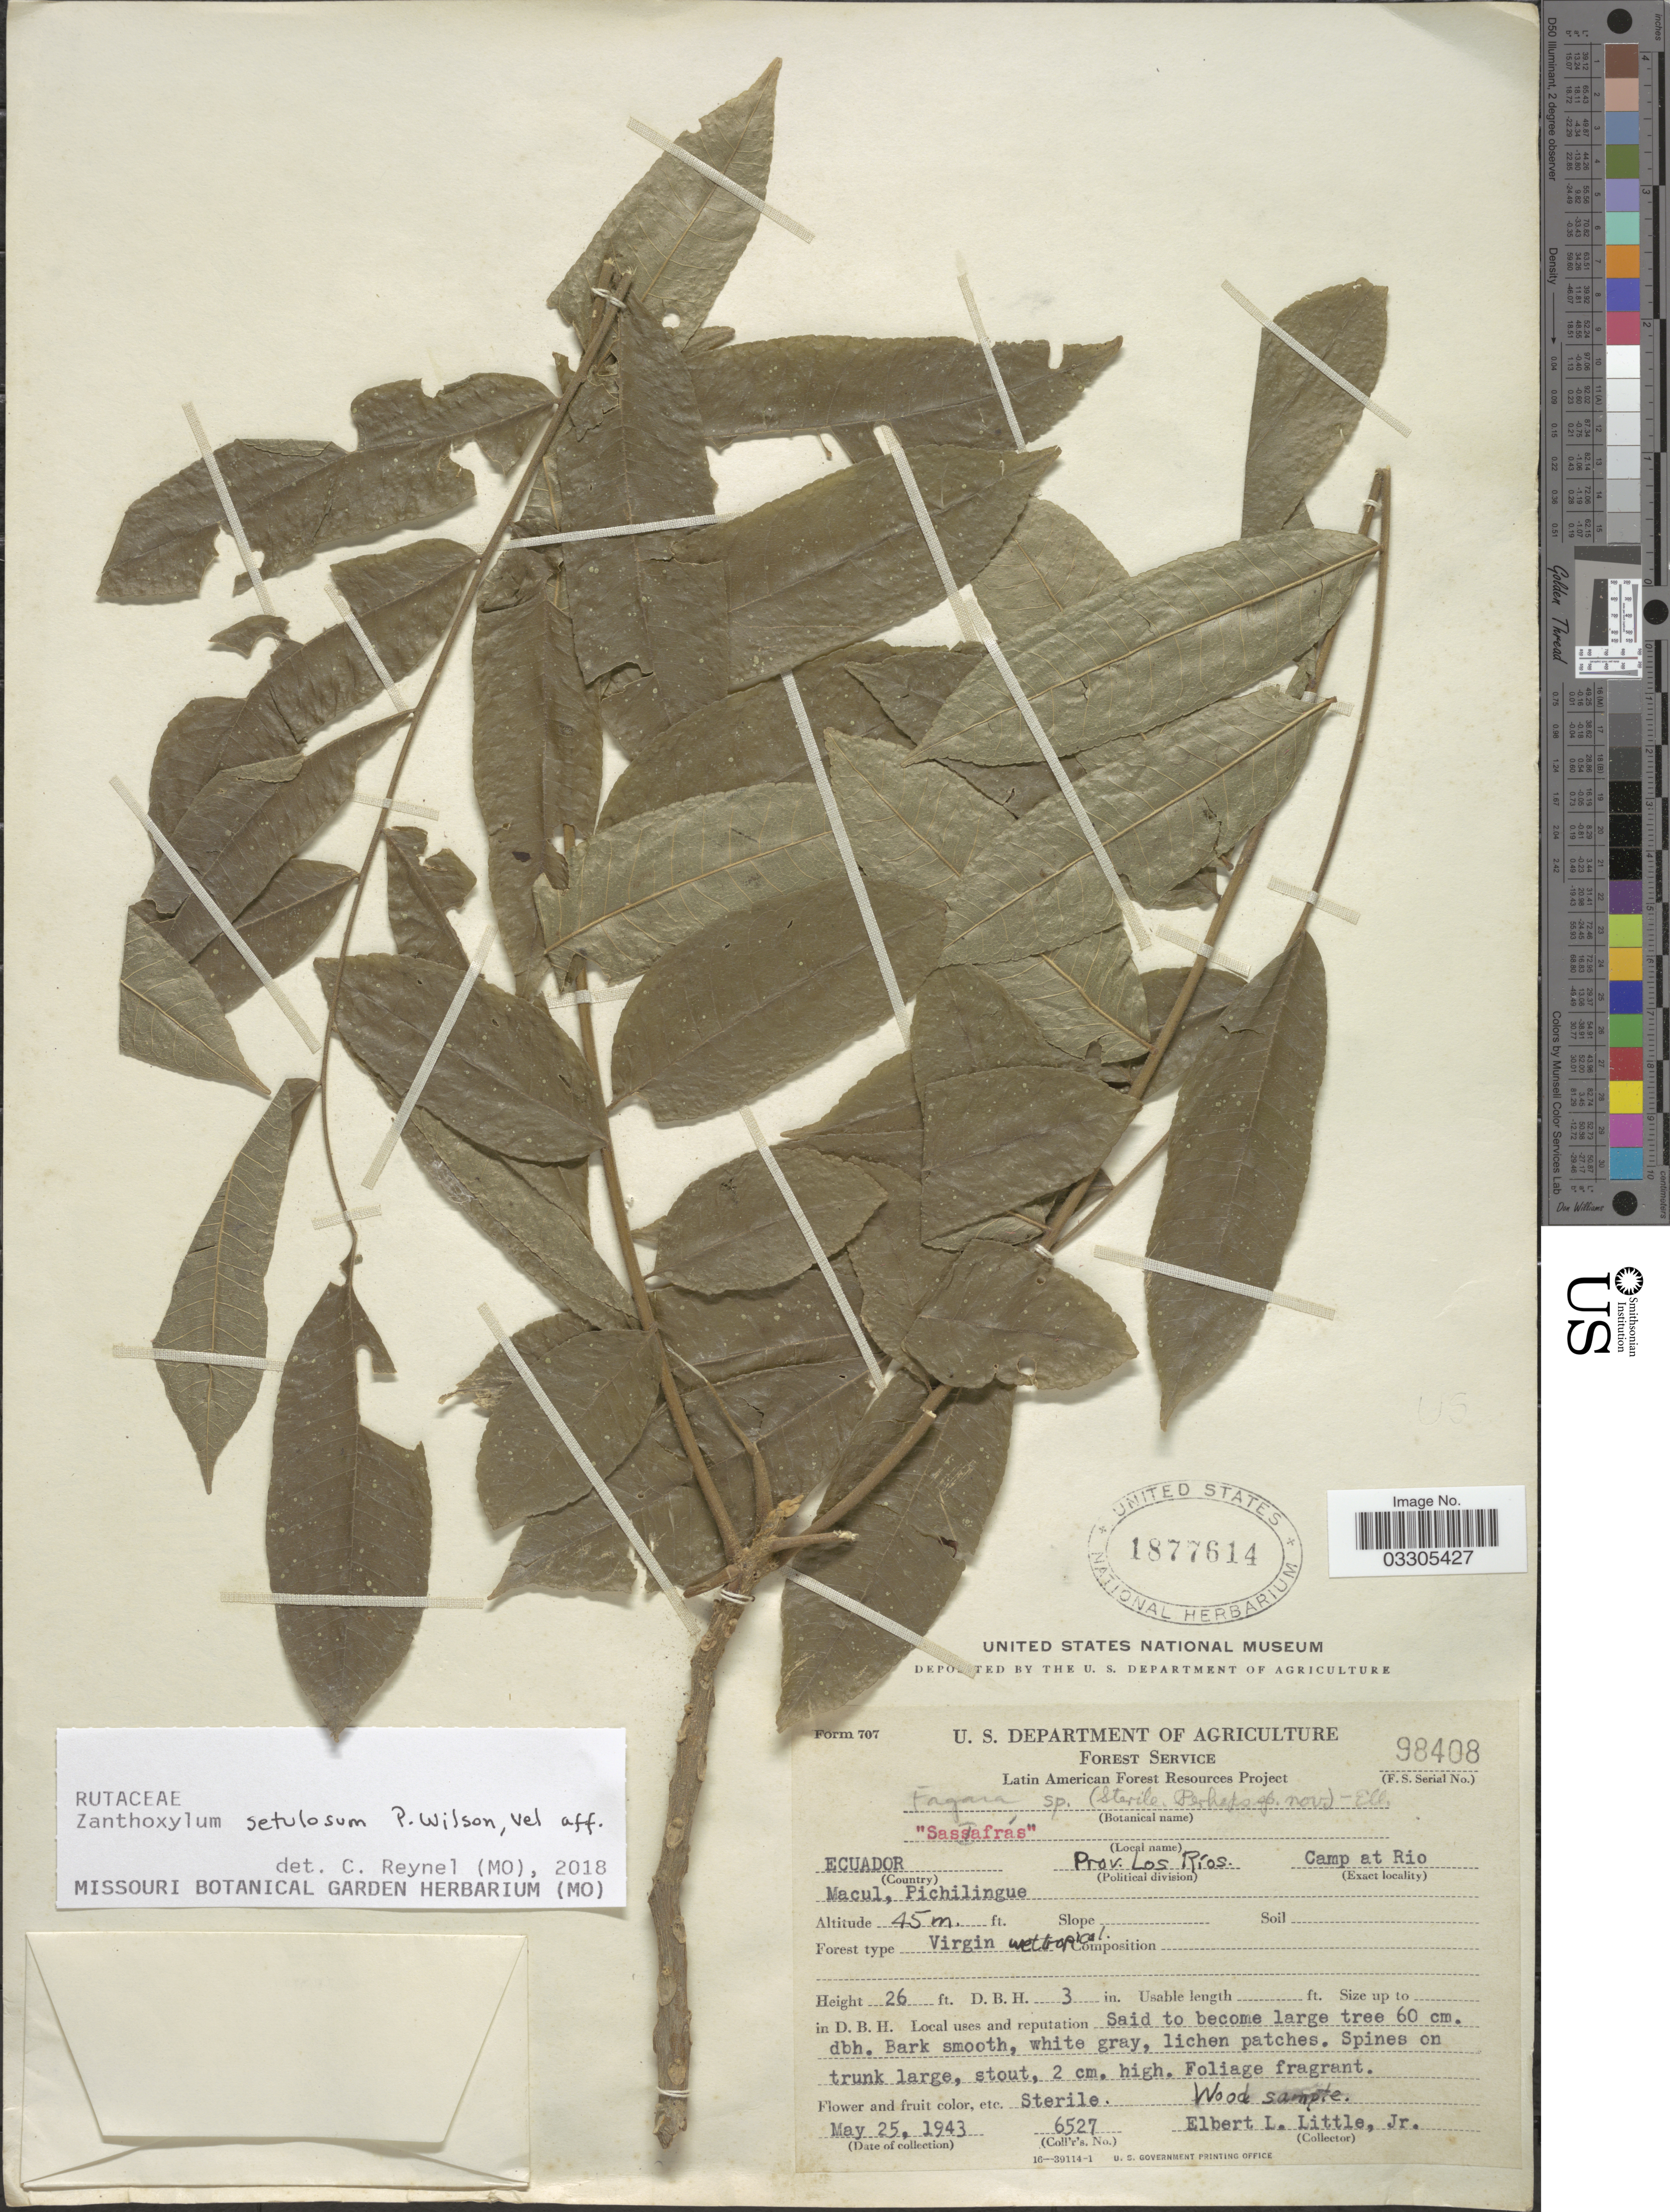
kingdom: Plantae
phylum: Tracheophyta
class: Magnoliopsida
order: Sapindales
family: Rutaceae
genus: Zanthoxylum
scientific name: Zanthoxylum setulosum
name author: P. Wilson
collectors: E. L. Little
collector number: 6527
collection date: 1943-05-25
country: Ecuador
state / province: Los Ríos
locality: Camp at Rio Macul, Pichilingue.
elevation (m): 45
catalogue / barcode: US 1877614